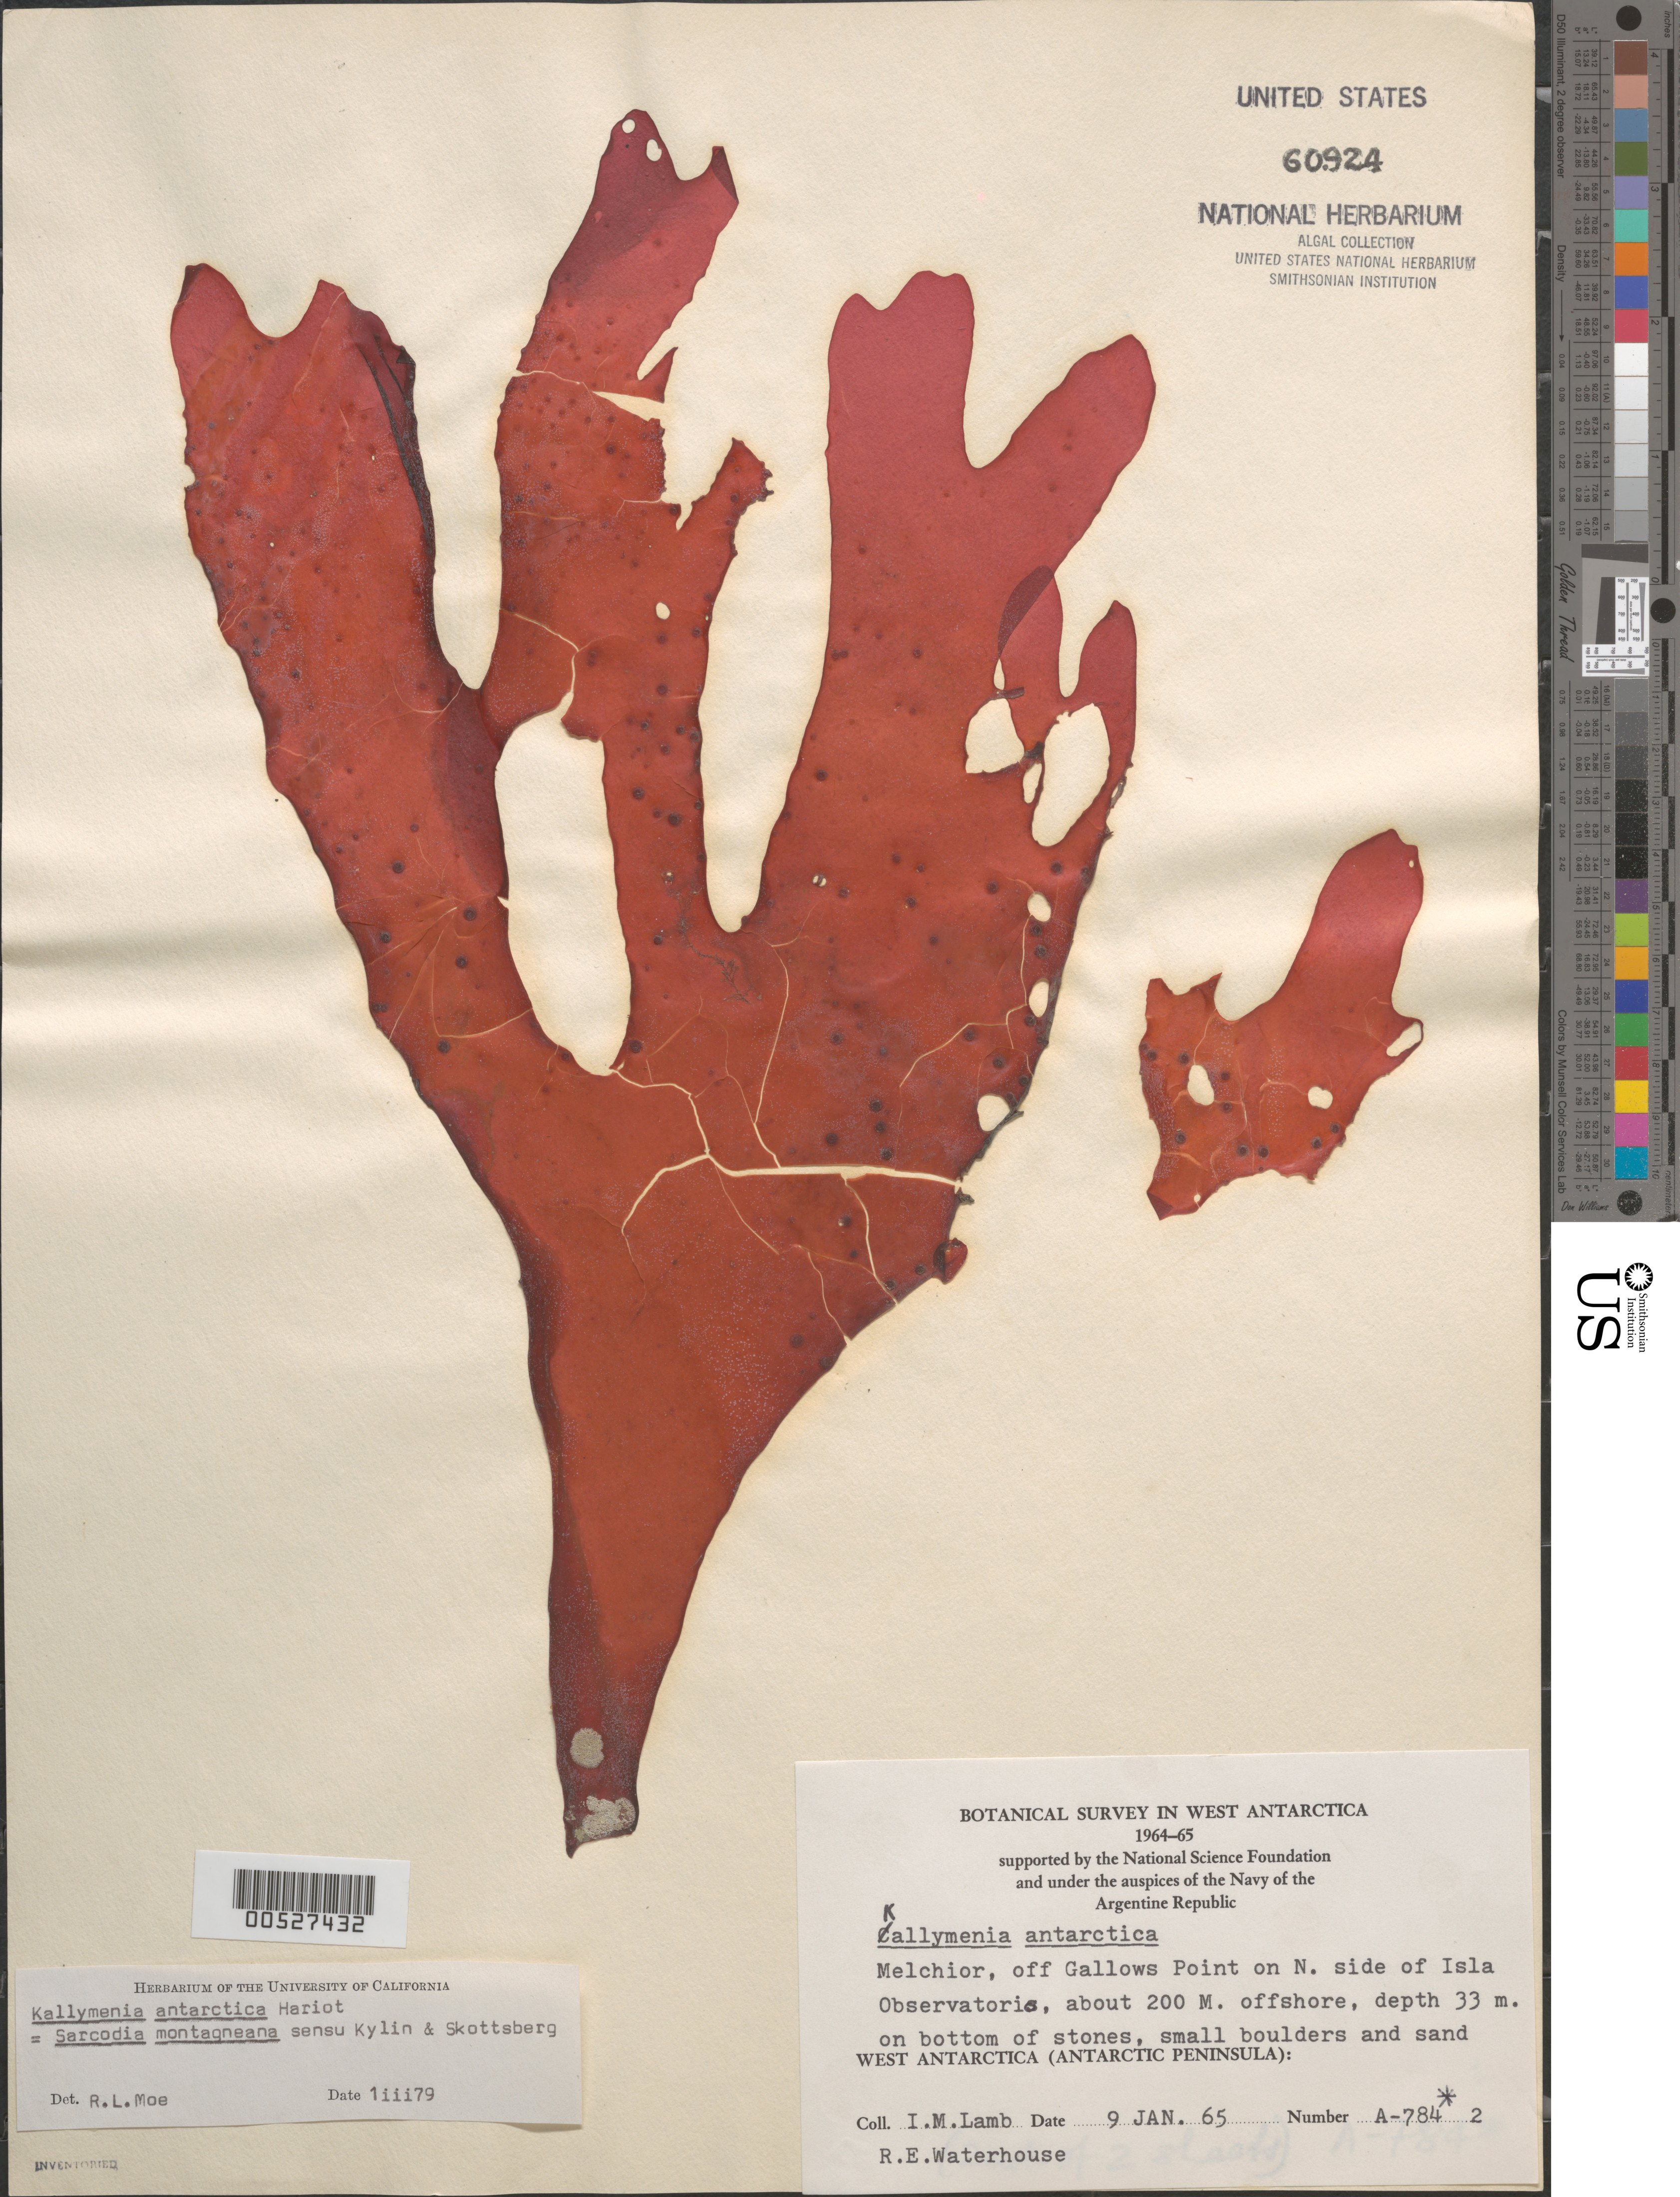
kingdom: Plantae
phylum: Rhodophyta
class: Florideophyceae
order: Gigartinales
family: Sarcodiaceae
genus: Sarcodia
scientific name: Sarcodia montagneana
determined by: Moe, R. L.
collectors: I. M. Lamb & R. Waterhouse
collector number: A-784-2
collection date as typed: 09 Jan 1965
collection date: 1965-01-09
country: Antarctica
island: Gamma Island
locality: Off Gallows Point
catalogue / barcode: US 60924